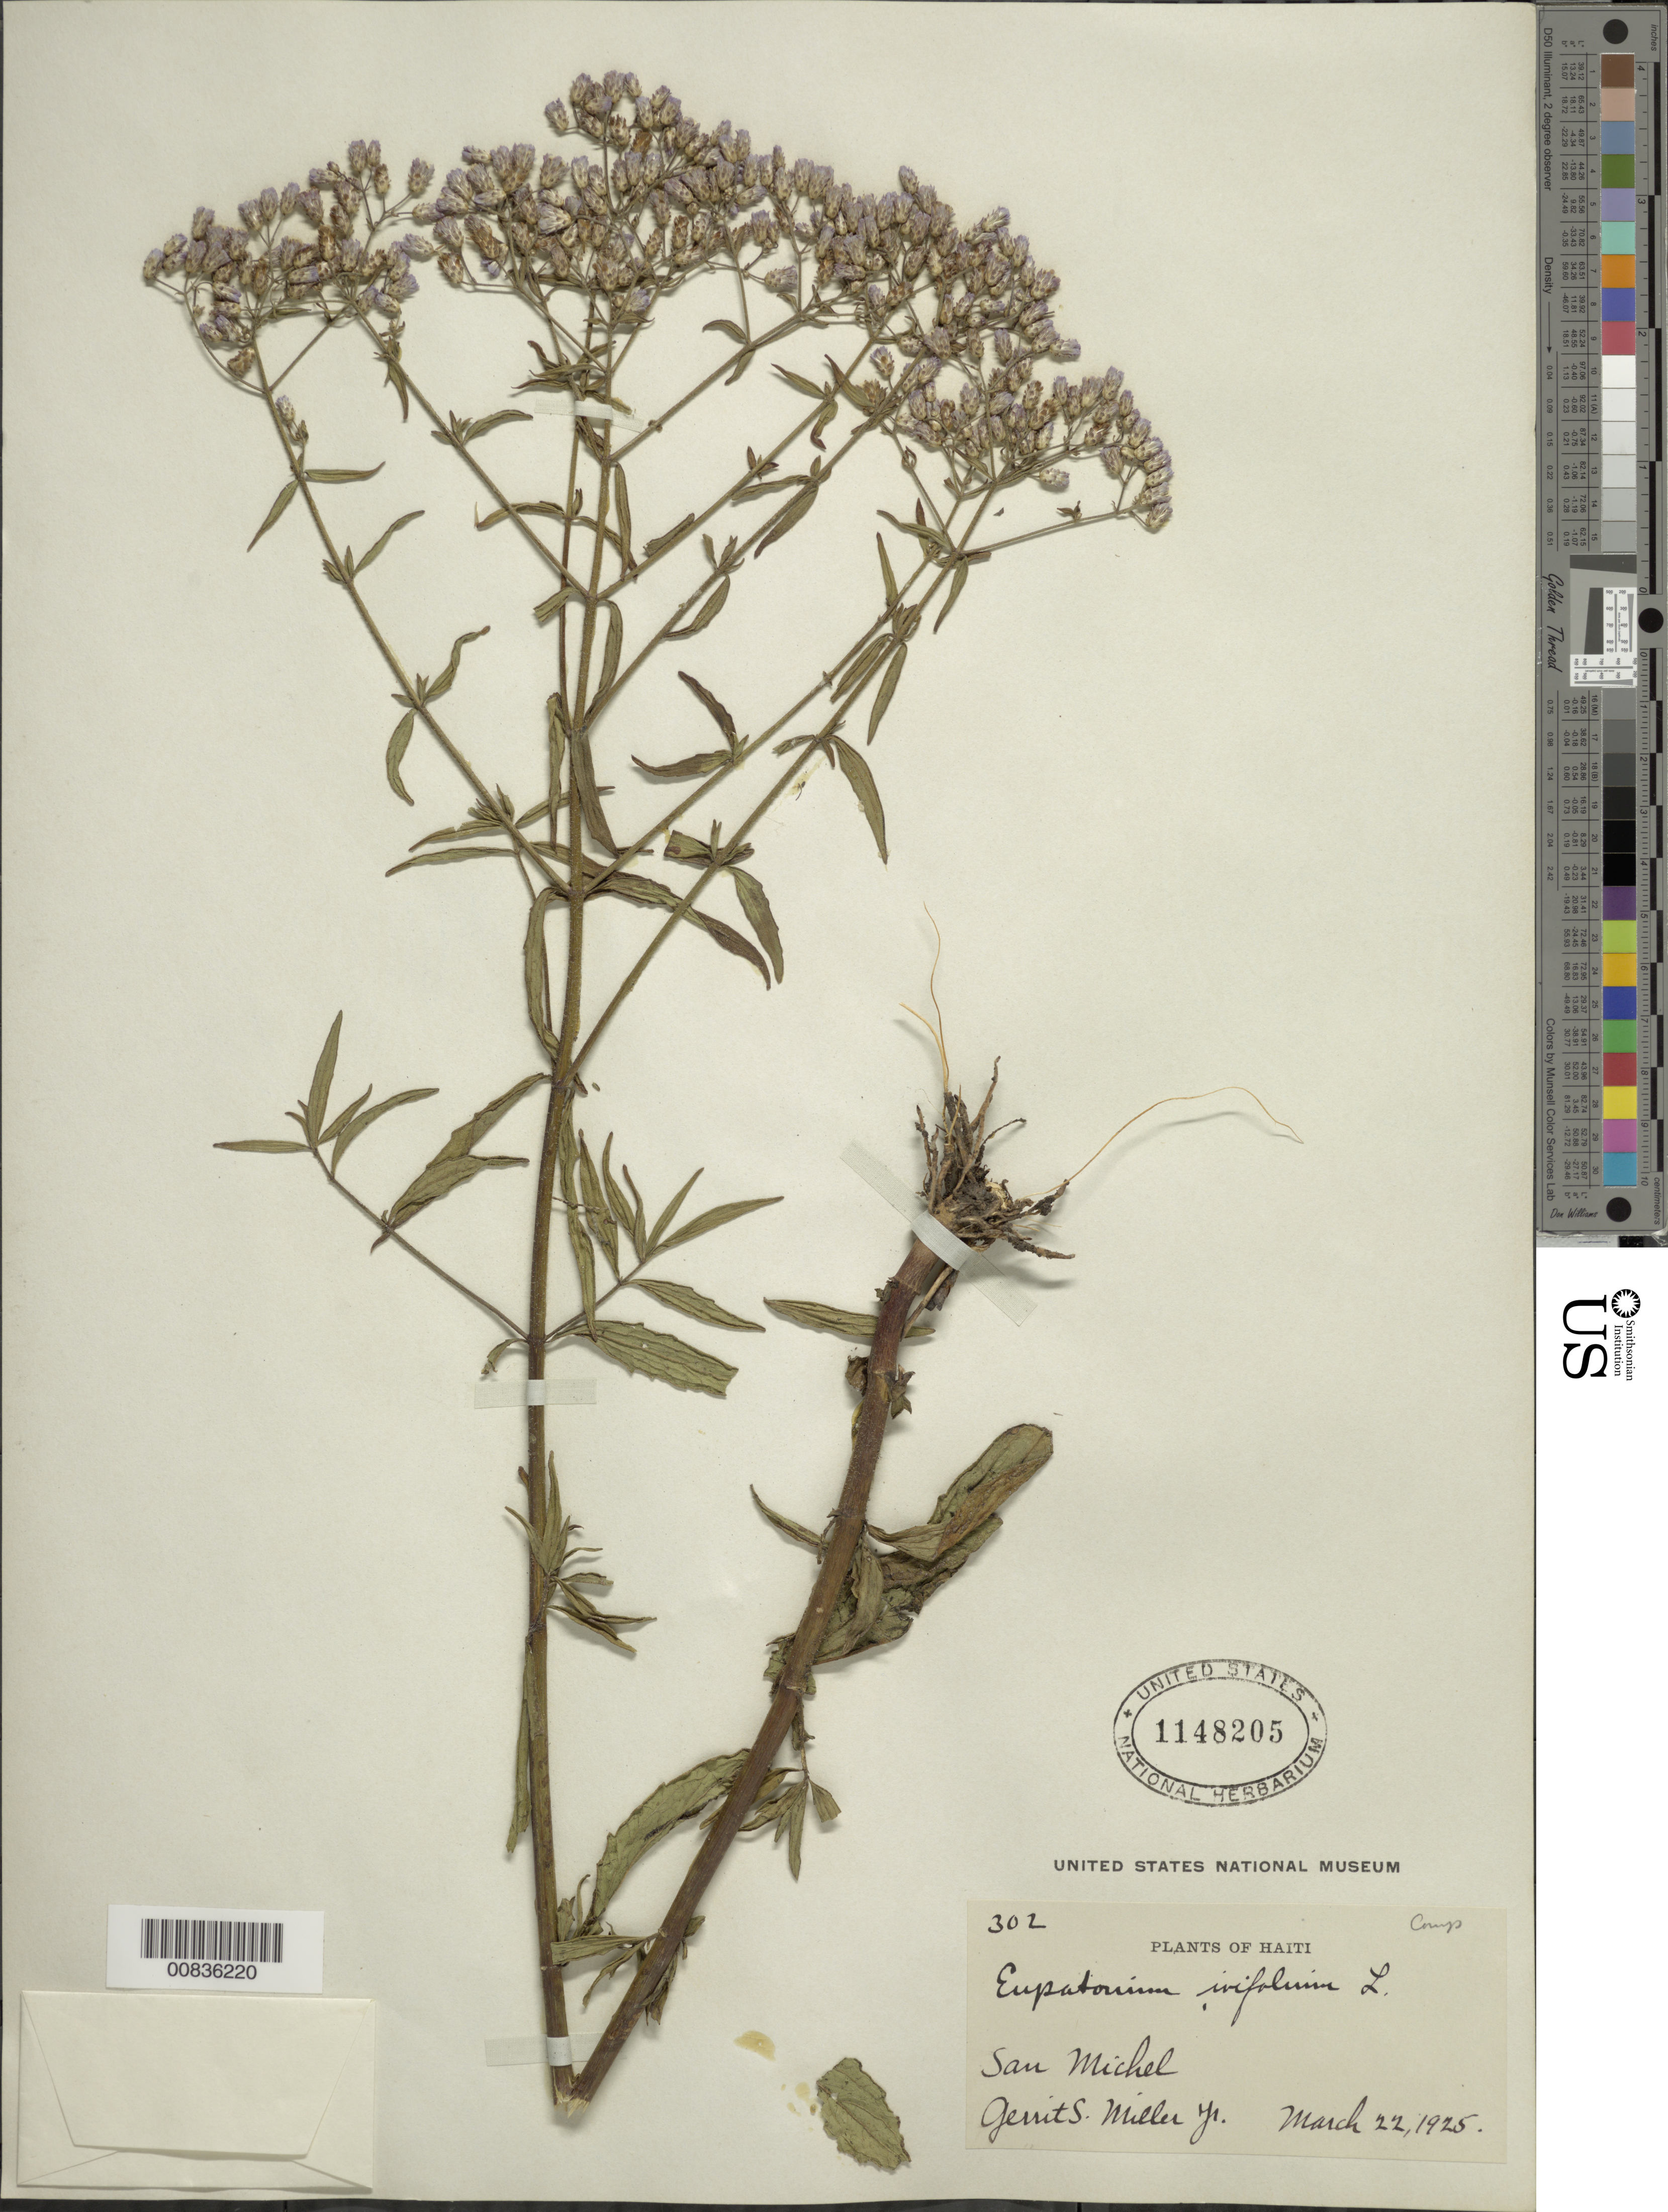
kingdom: Plantae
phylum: Tracheophyta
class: Magnoliopsida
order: Asterales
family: Asteraceae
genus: Chromolaena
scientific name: Chromolaena ivaefolia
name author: (L.) R.M. King & H. Rob.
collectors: G. S. Miller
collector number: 302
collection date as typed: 22 Mar 1925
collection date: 1925-03-22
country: Haiti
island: Hispaniola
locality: San Michel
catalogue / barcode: US 1148205